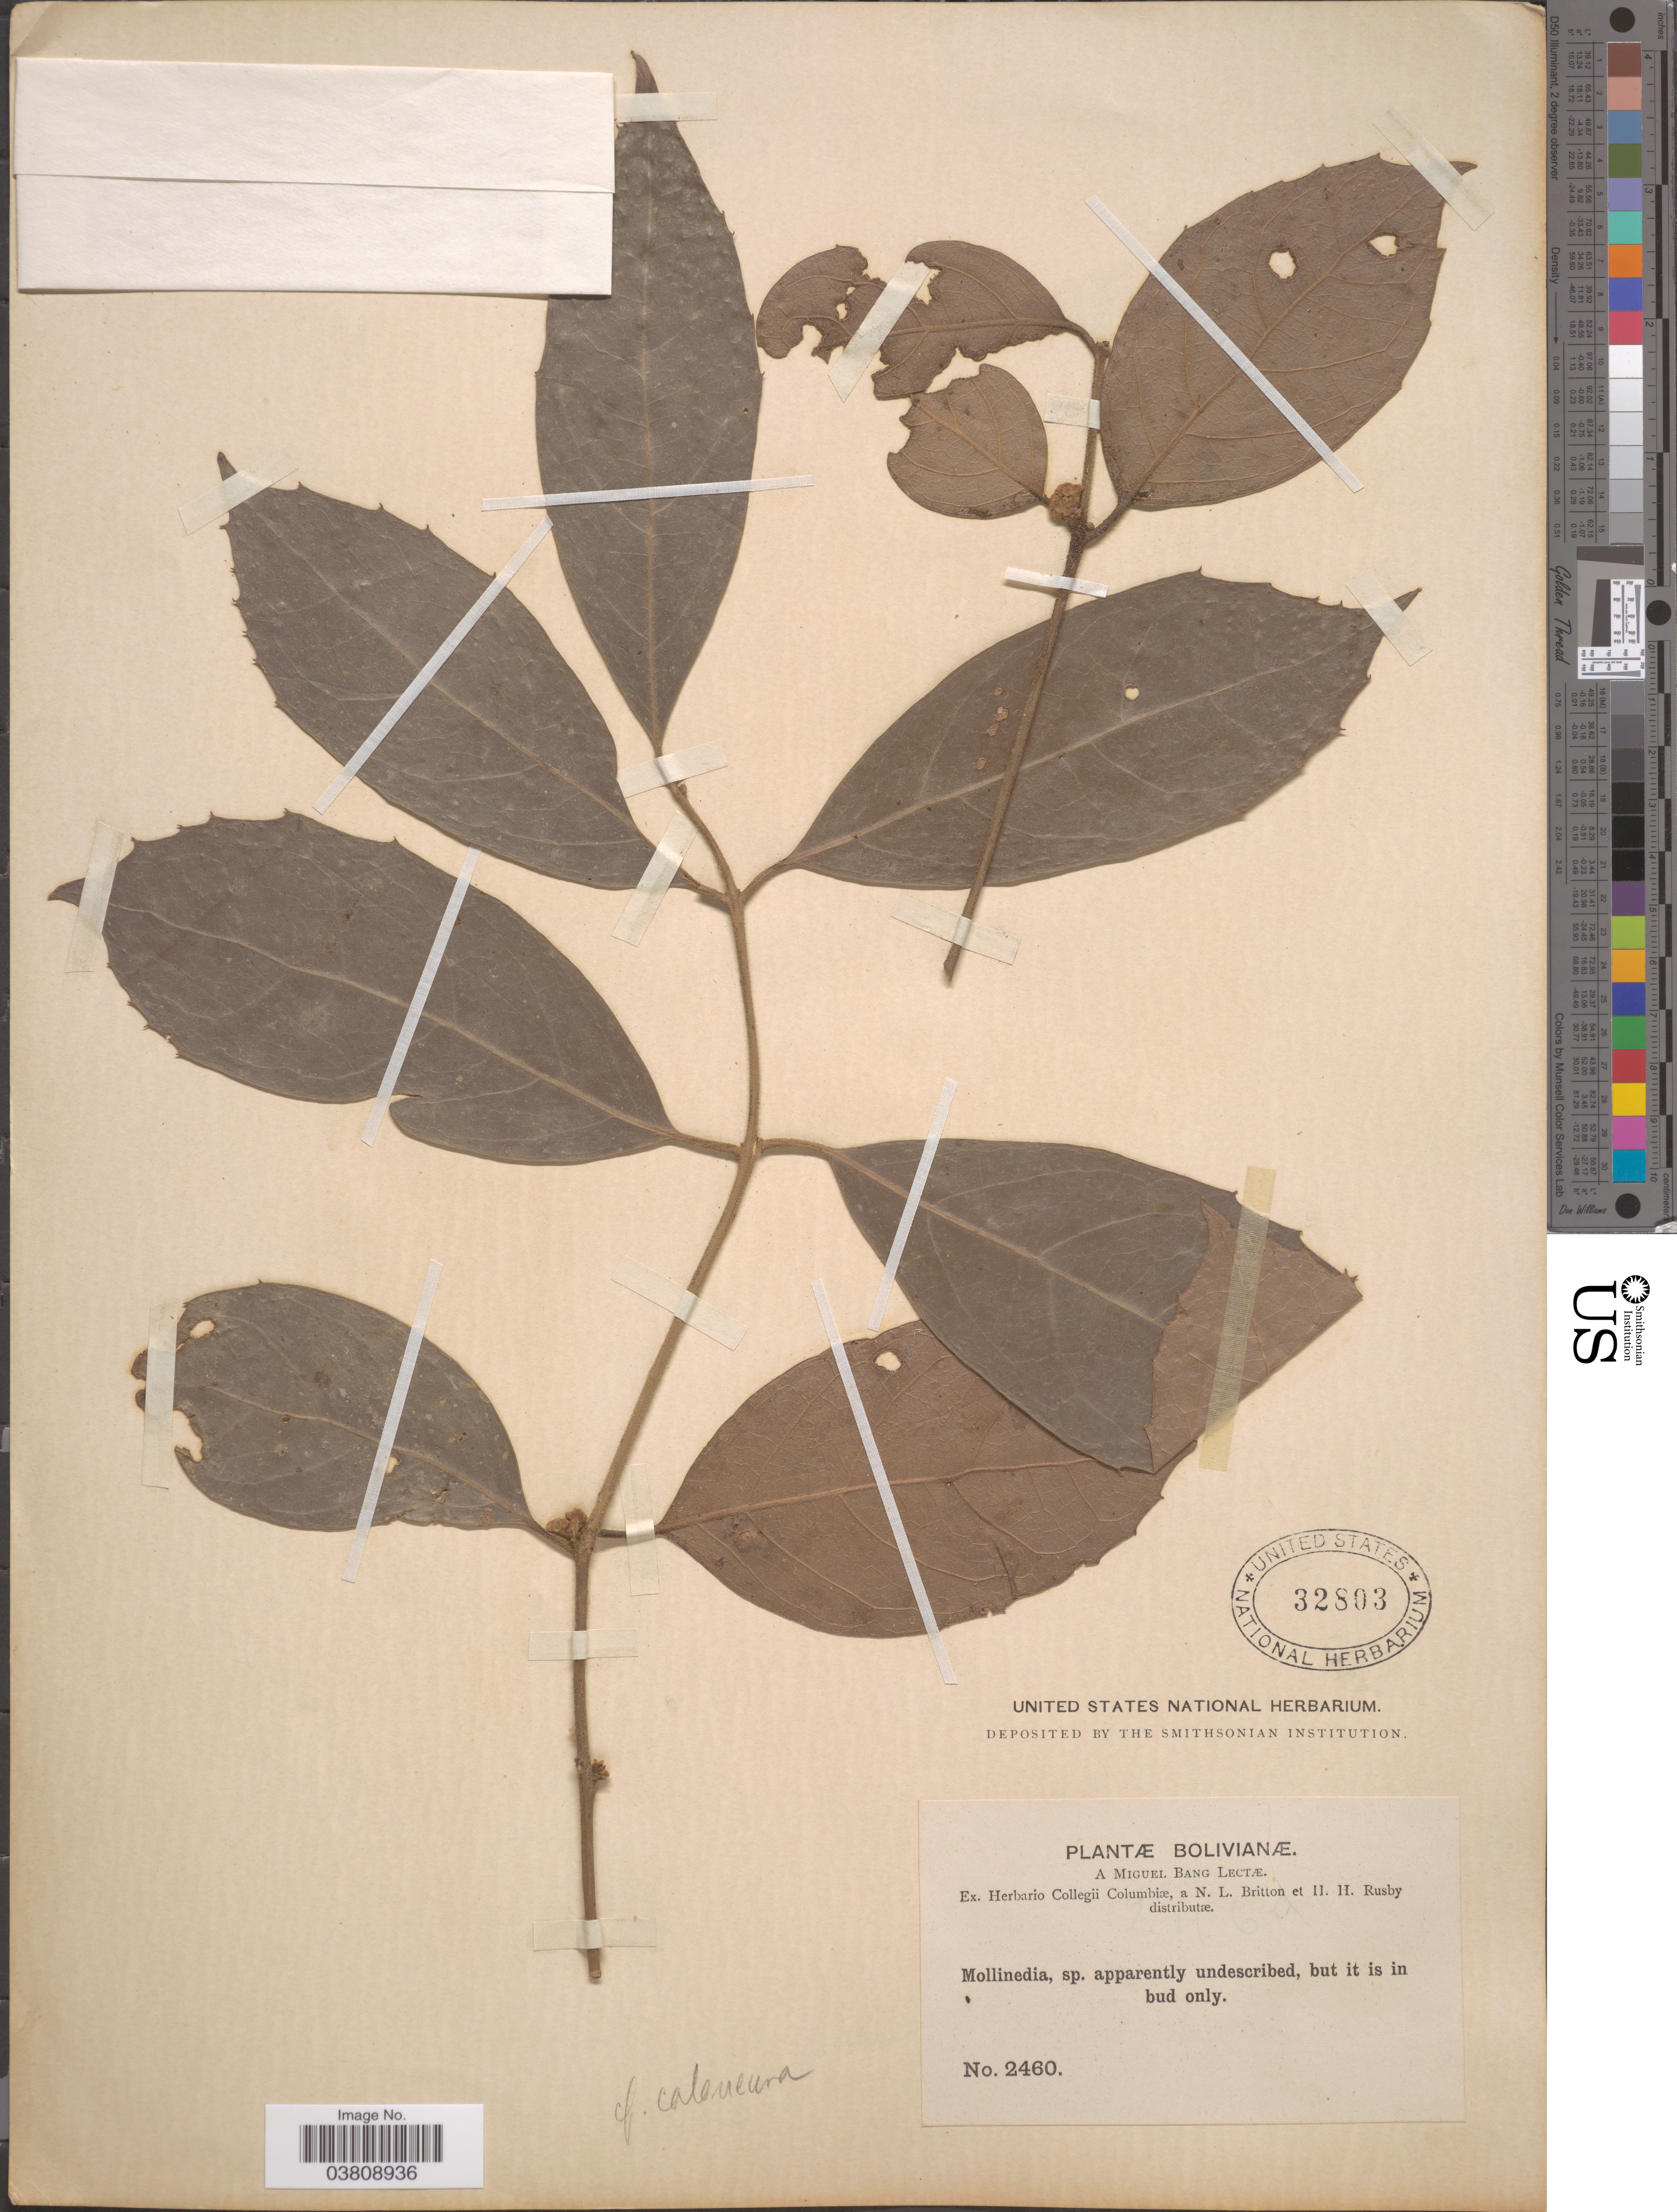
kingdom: Plantae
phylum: Tracheophyta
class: Magnoliopsida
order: Laurales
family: Monimiaceae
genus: Mollinedia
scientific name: Mollinedia caloneura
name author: Perkins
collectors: M. Bang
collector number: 2460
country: Bolivia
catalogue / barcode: US 32803